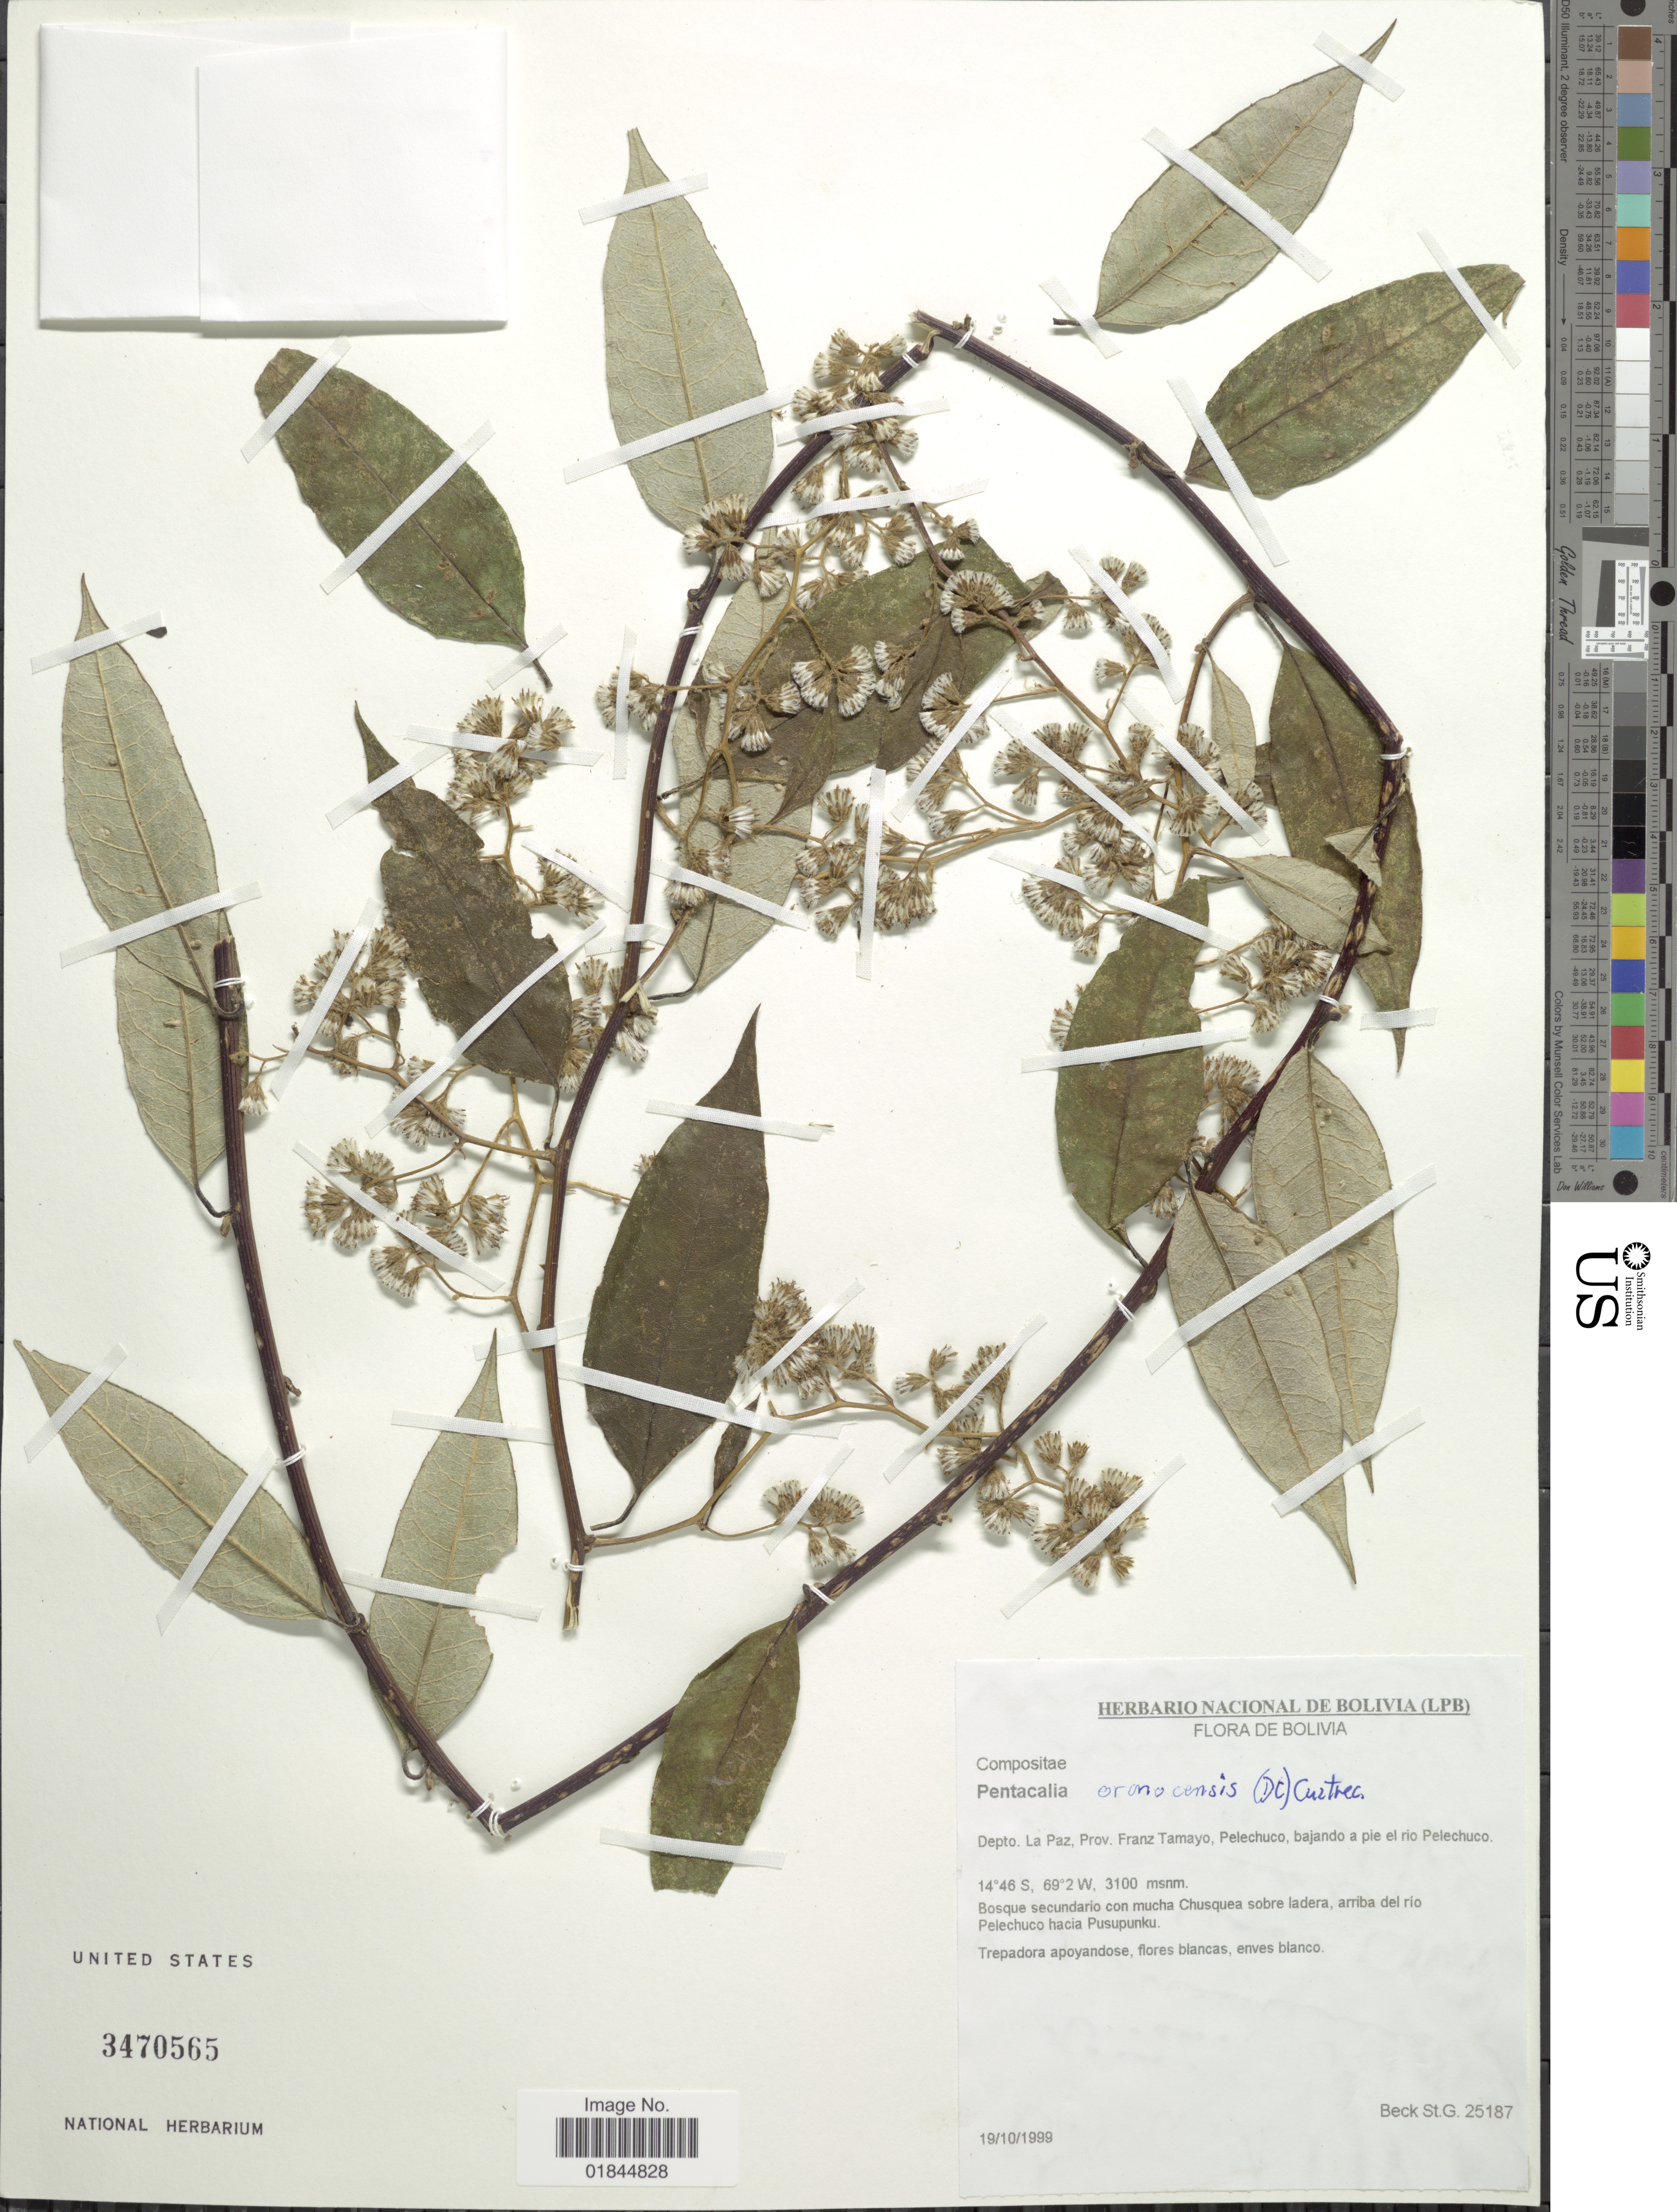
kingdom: Plantae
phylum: Tracheophyta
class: Magnoliopsida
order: Asterales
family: Asteraceae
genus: Pentacalia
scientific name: Pentacalia oronocensis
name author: (DC.) Cuatrec.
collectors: S. G. Beck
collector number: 25187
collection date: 1999-10-19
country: Bolivia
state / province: La Paz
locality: Depto. La Paz. Prov. Franz Tamayo, Pelechuco, bajando a pie el rio Pelechuco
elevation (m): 3100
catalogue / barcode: US 3470565